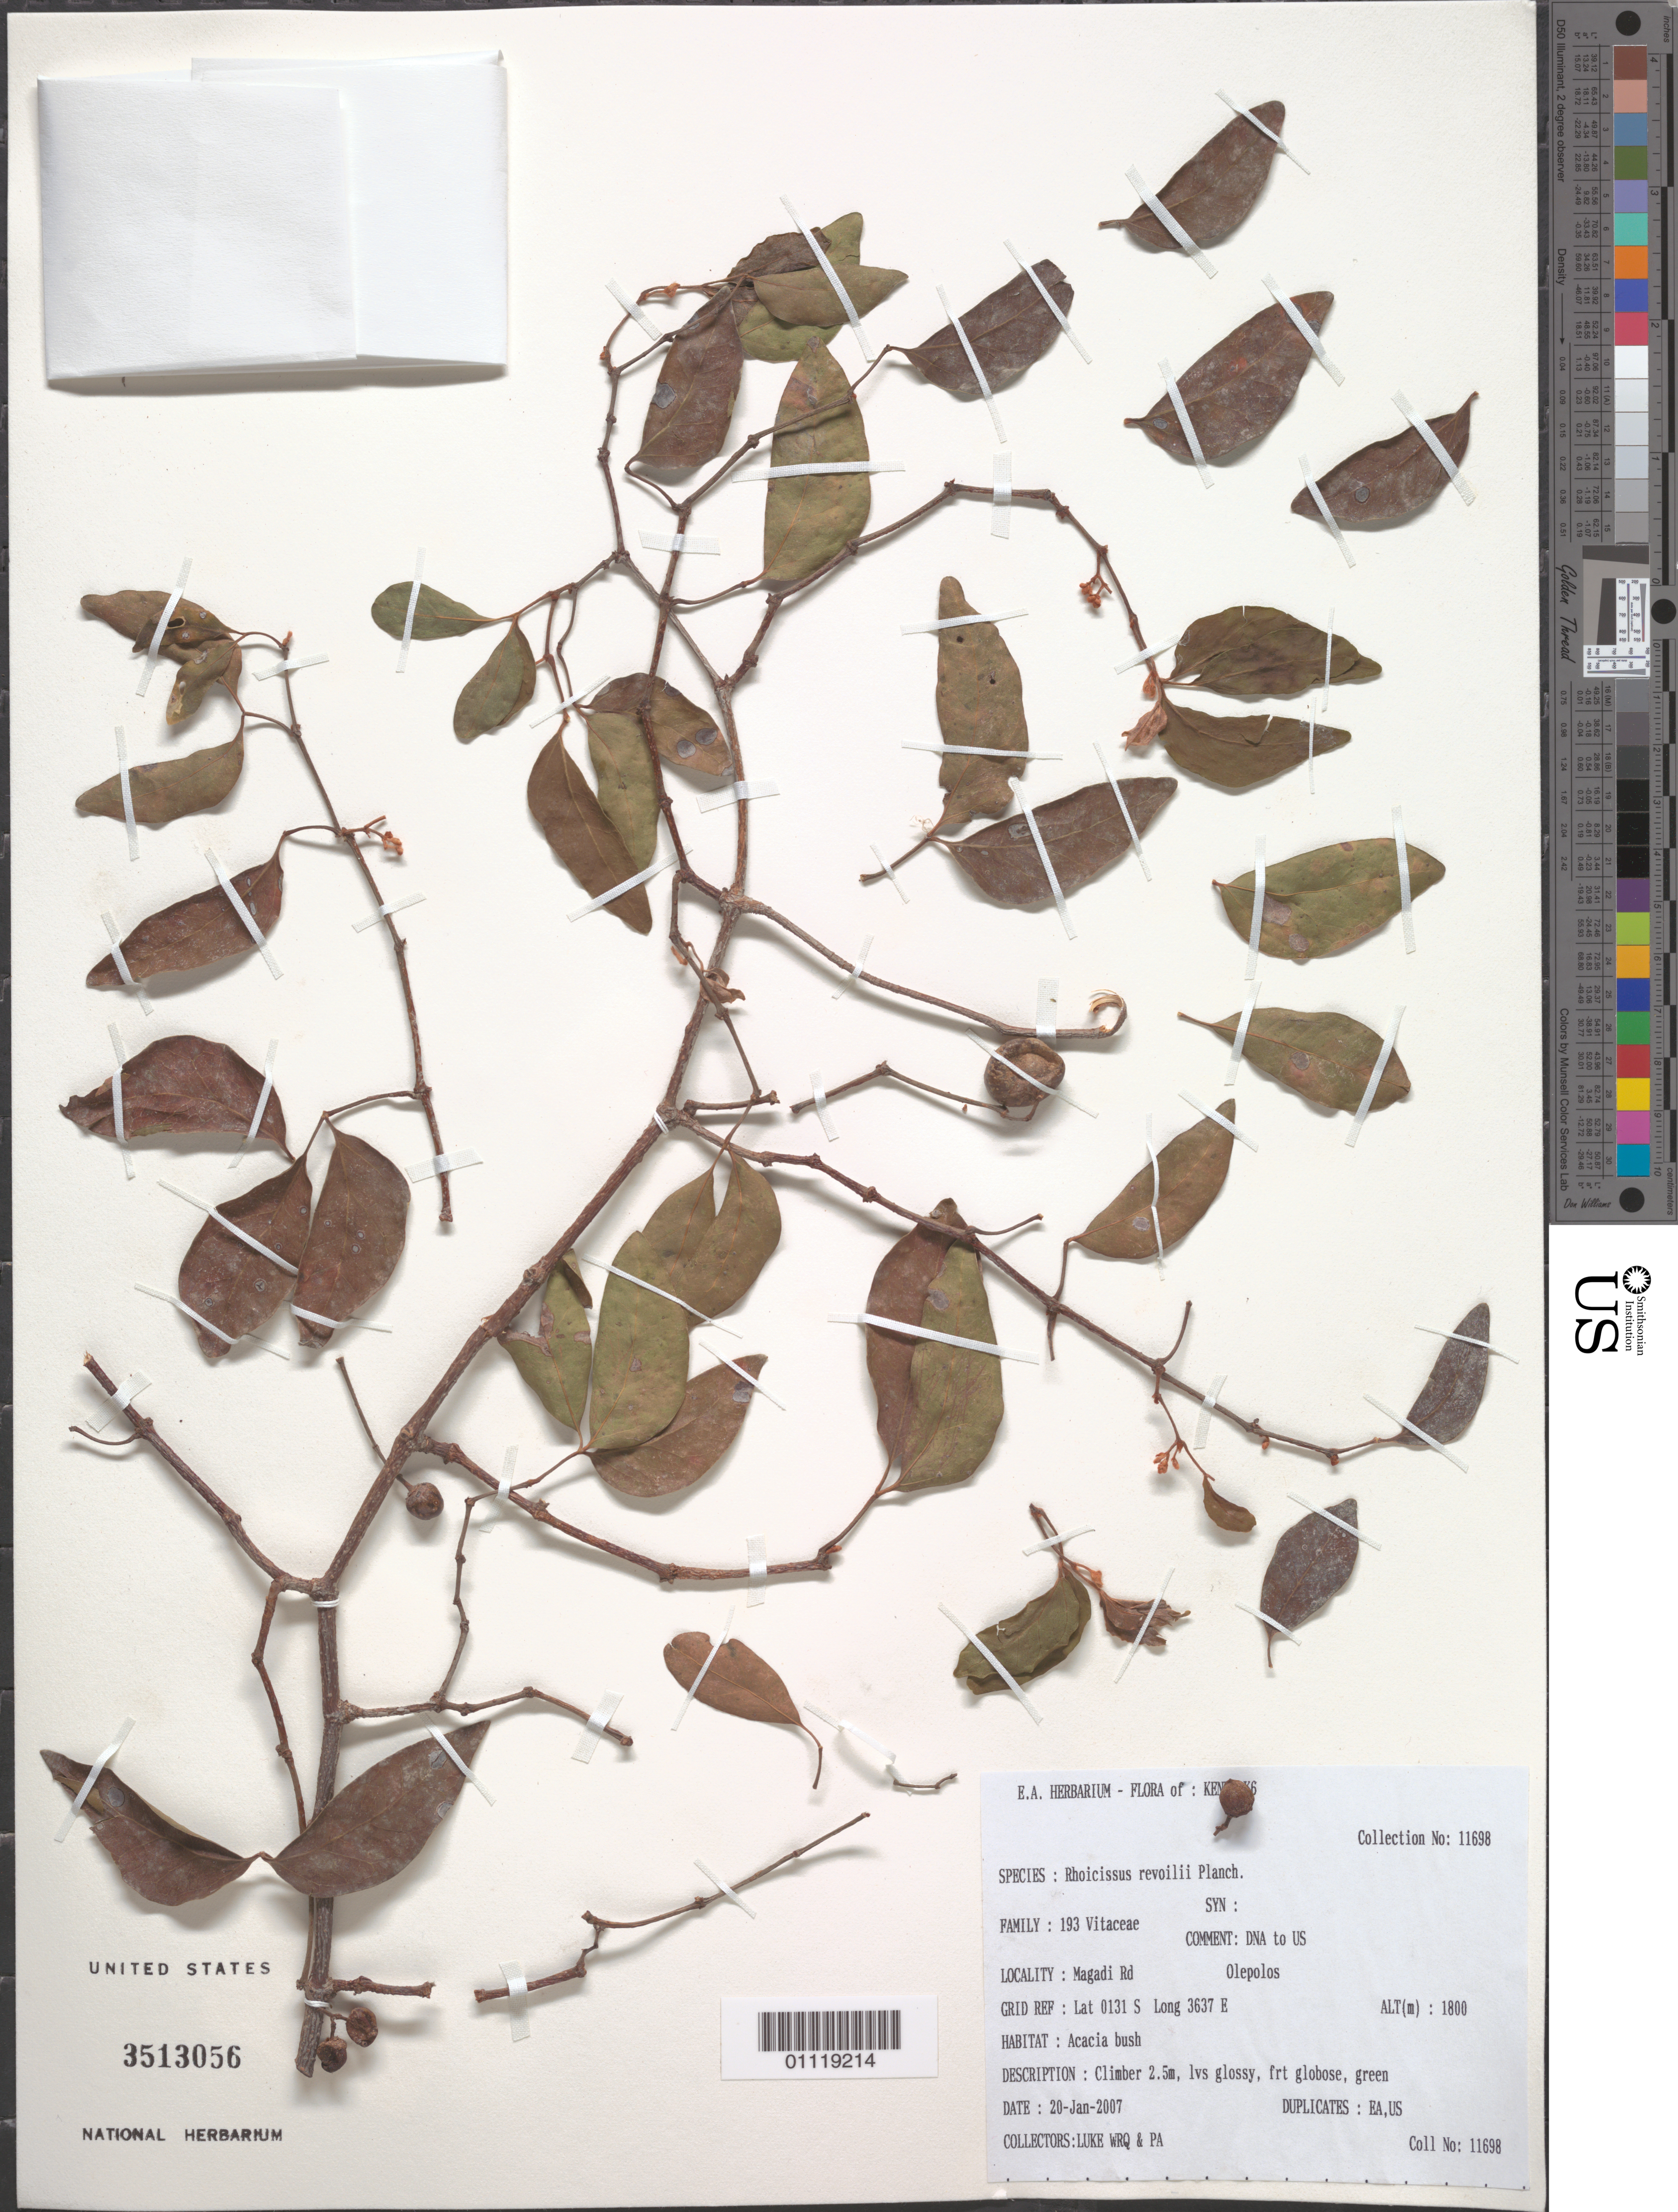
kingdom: Plantae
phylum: Tracheophyta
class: Magnoliopsida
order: Vitales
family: Vitaceae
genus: Rhoicissus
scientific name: Rhoicissus revoilii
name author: Planch.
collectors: Q. Luke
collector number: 11698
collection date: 2007-01-20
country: Kenya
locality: Magadi Rd. Olepolos.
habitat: Acacia bush, climber.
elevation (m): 1800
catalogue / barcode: US 3513056